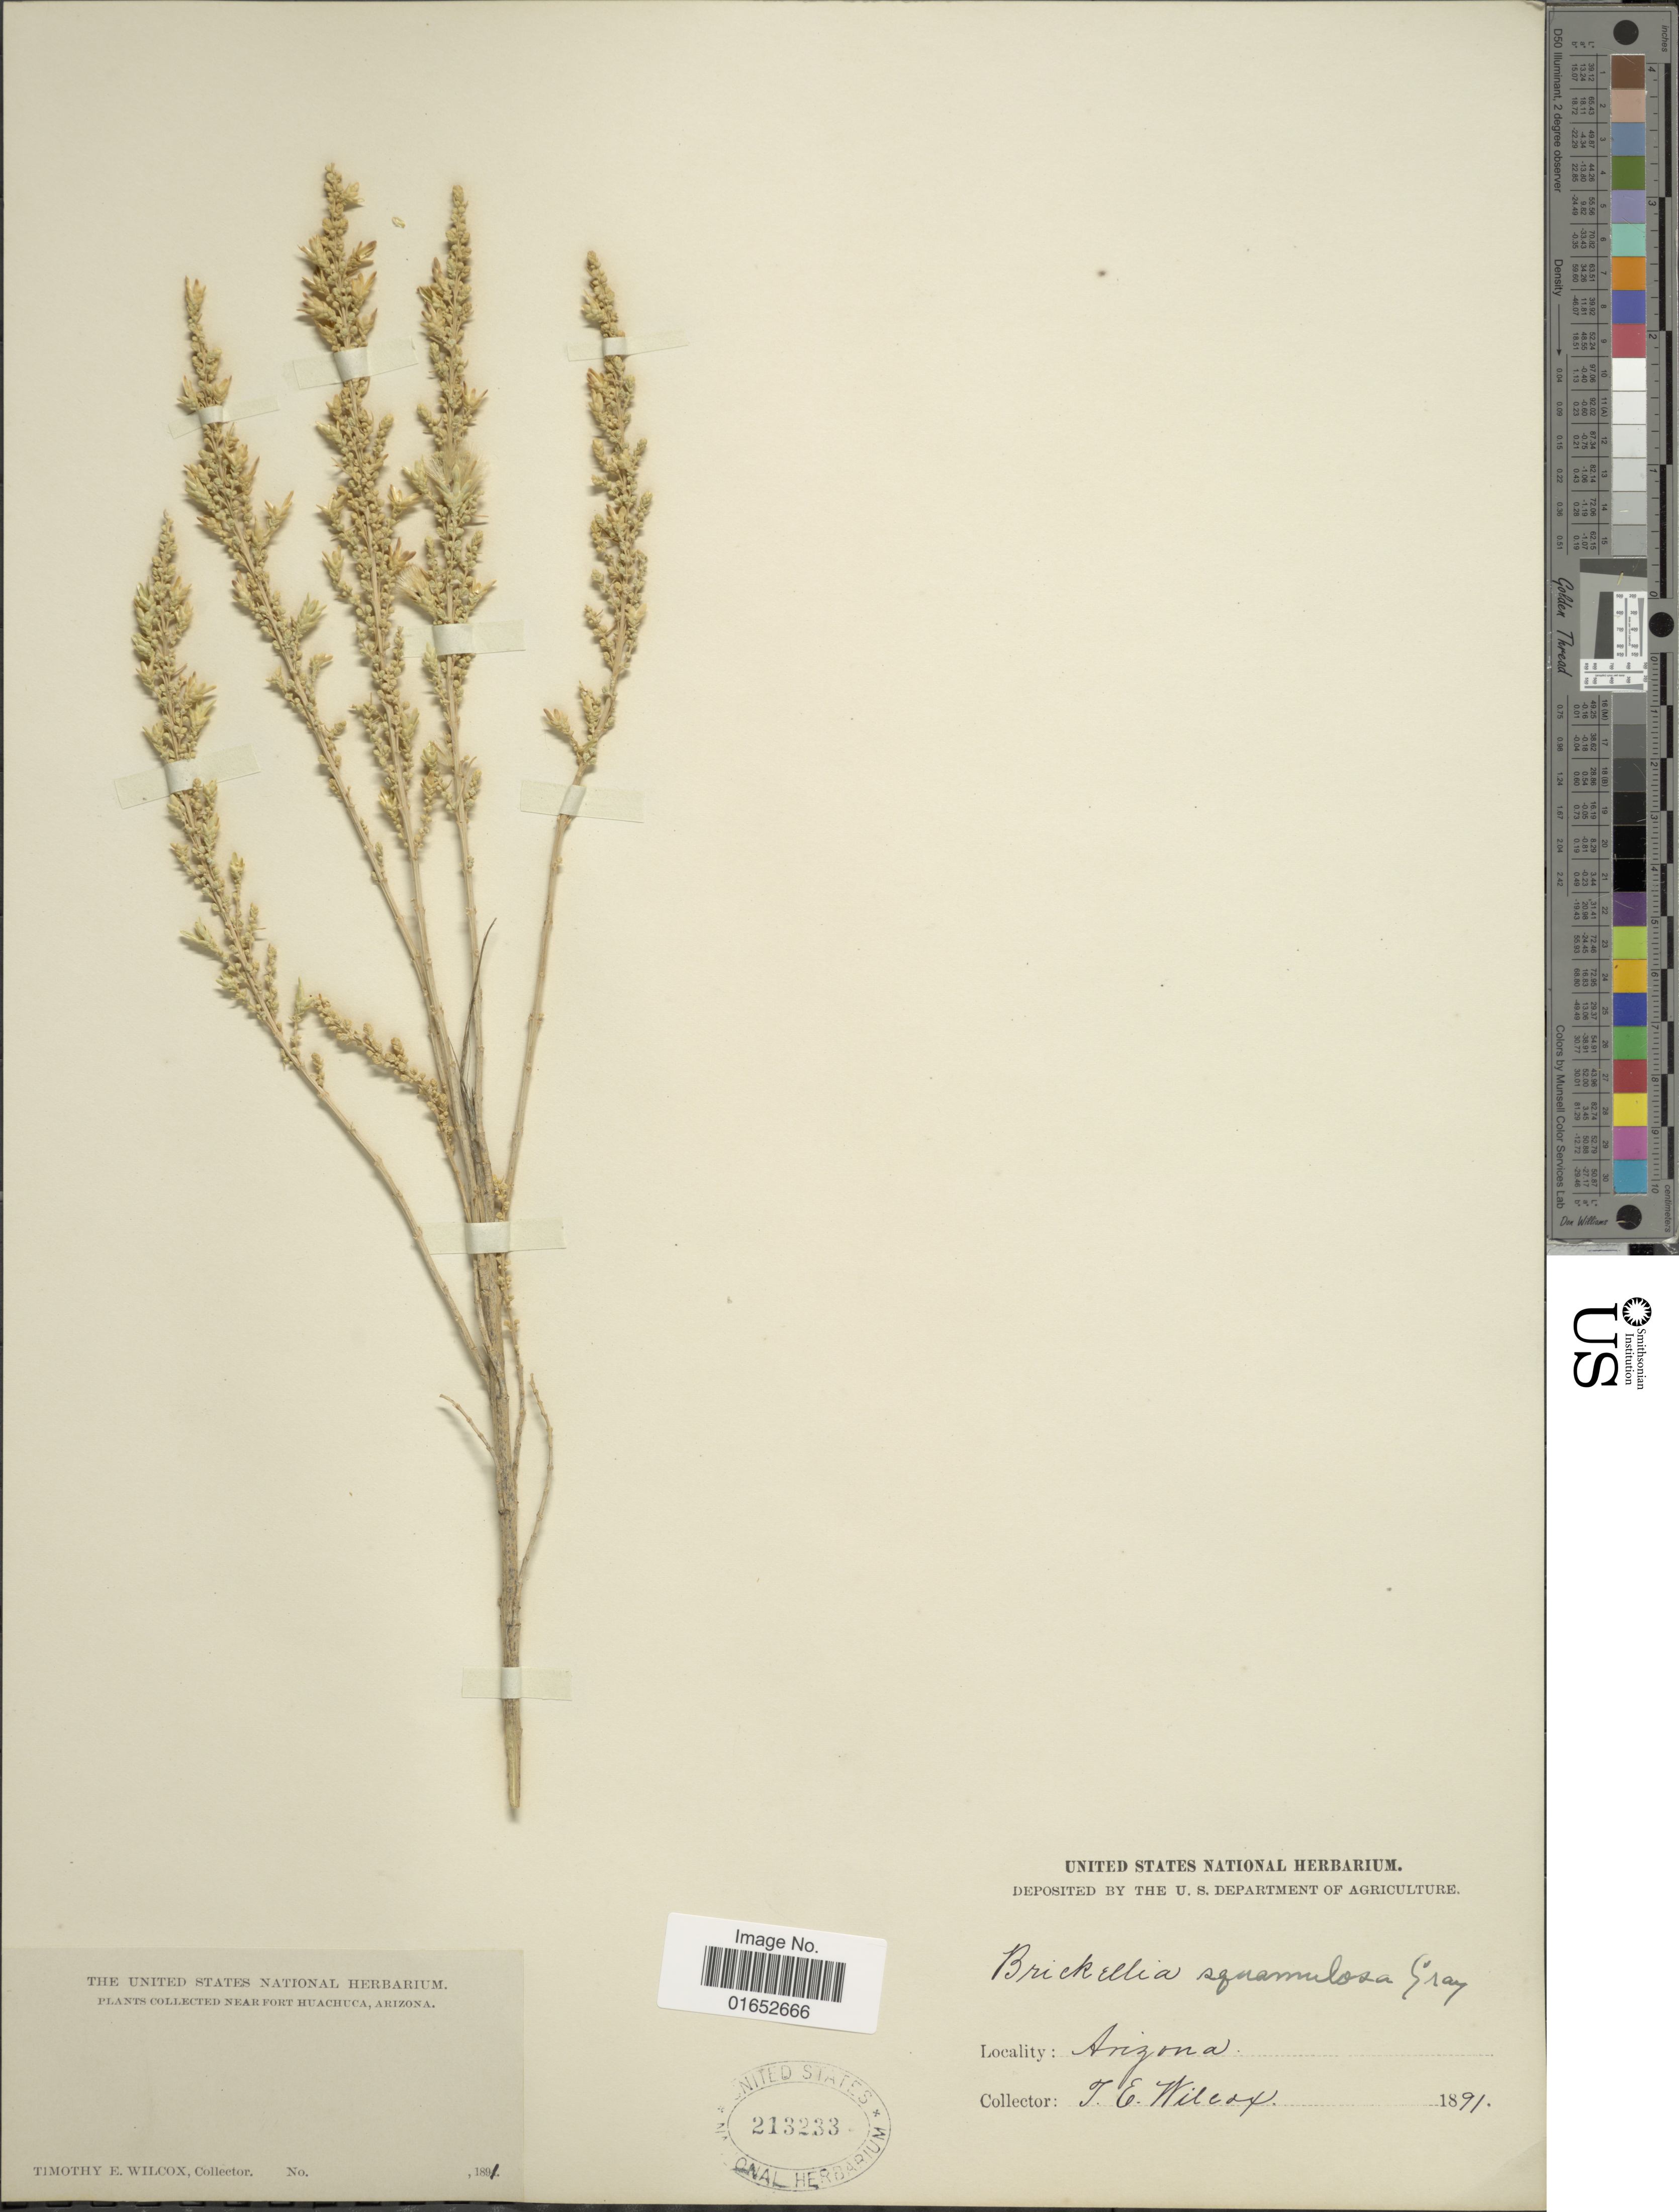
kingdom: Plantae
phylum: Tracheophyta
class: Magnoliopsida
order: Asterales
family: Asteraceae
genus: Asanthus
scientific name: Asanthus squamulosus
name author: (A. Gray) R.M. King & H. Rob.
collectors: T. E. Wilcox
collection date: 1891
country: United States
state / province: Arizona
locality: Near fort Huachuca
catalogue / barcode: US 213233